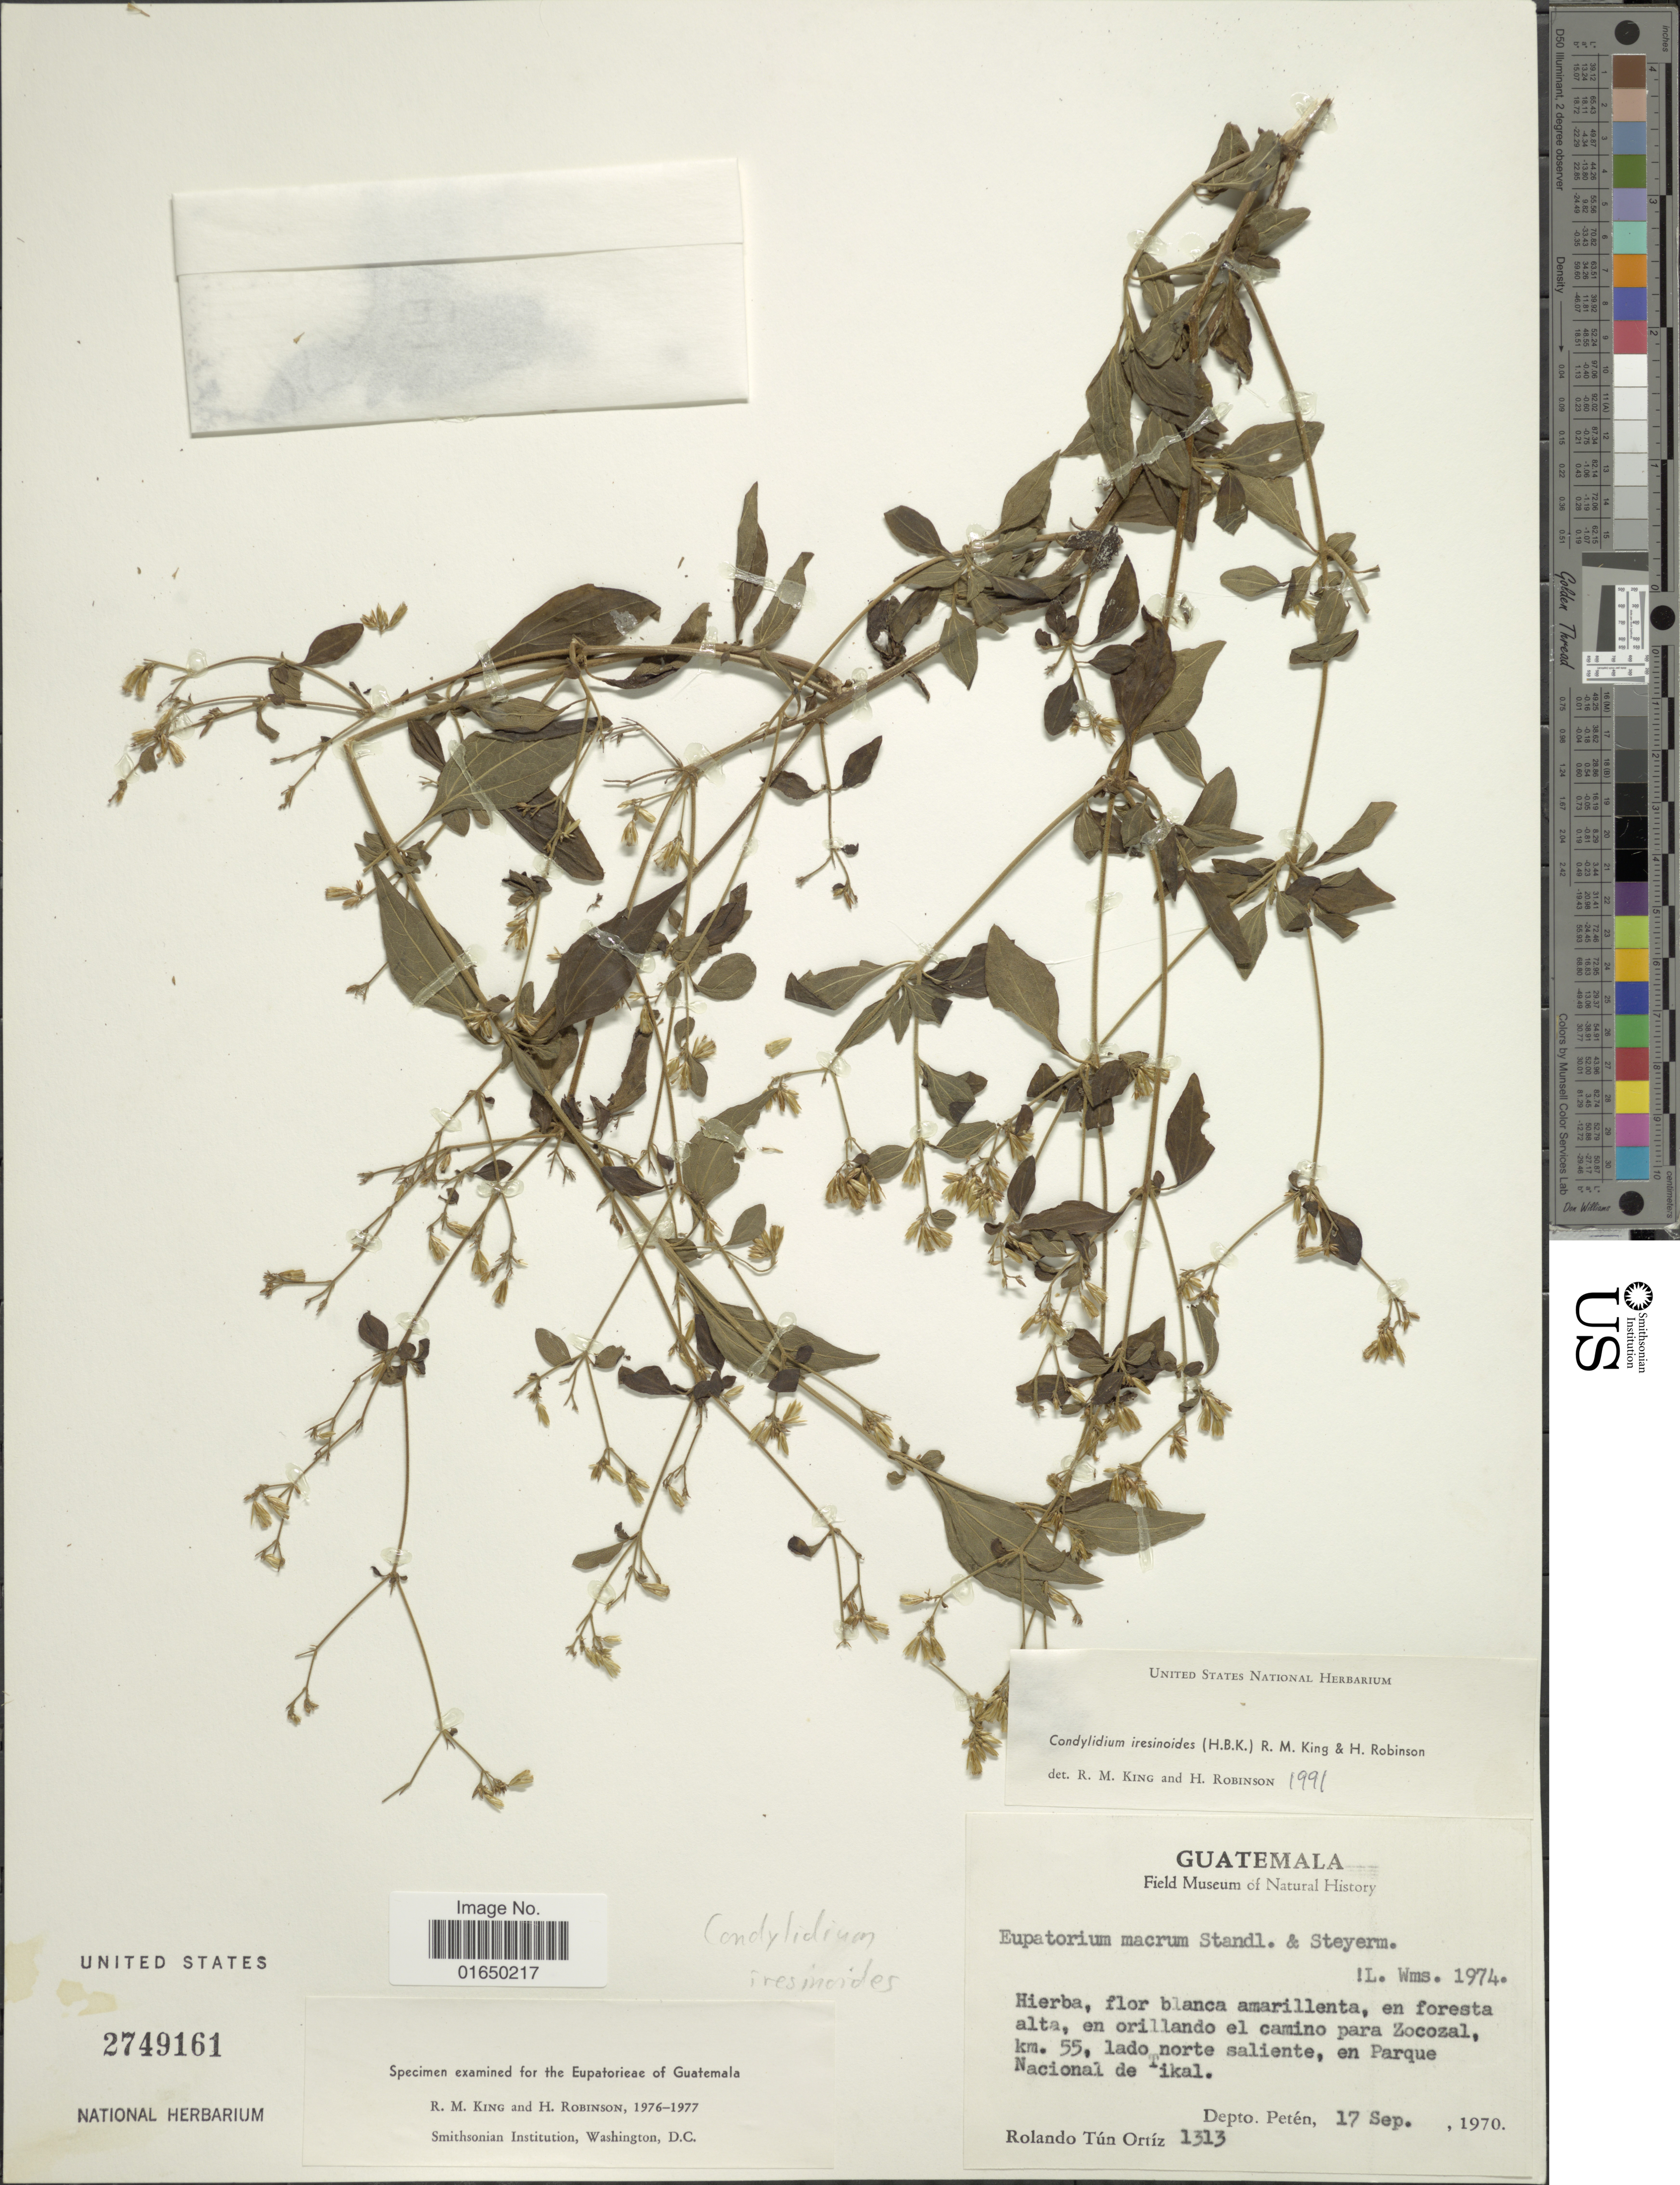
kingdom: Plantae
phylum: Tracheophyta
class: Magnoliopsida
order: Asterales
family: Asteraceae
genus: Condylidium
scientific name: Condylidium iresinoides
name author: (Kunth) R.M. King & H. Rob.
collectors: R. T. Ortíz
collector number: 1313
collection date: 1970-09-17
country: Guatemala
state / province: El Petén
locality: En foresta alta, en orillando el camino para Zocozal, km. 55, lado norte saliente, en Parque Nacional de Tikal, Depto Petén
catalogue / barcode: US 2749161